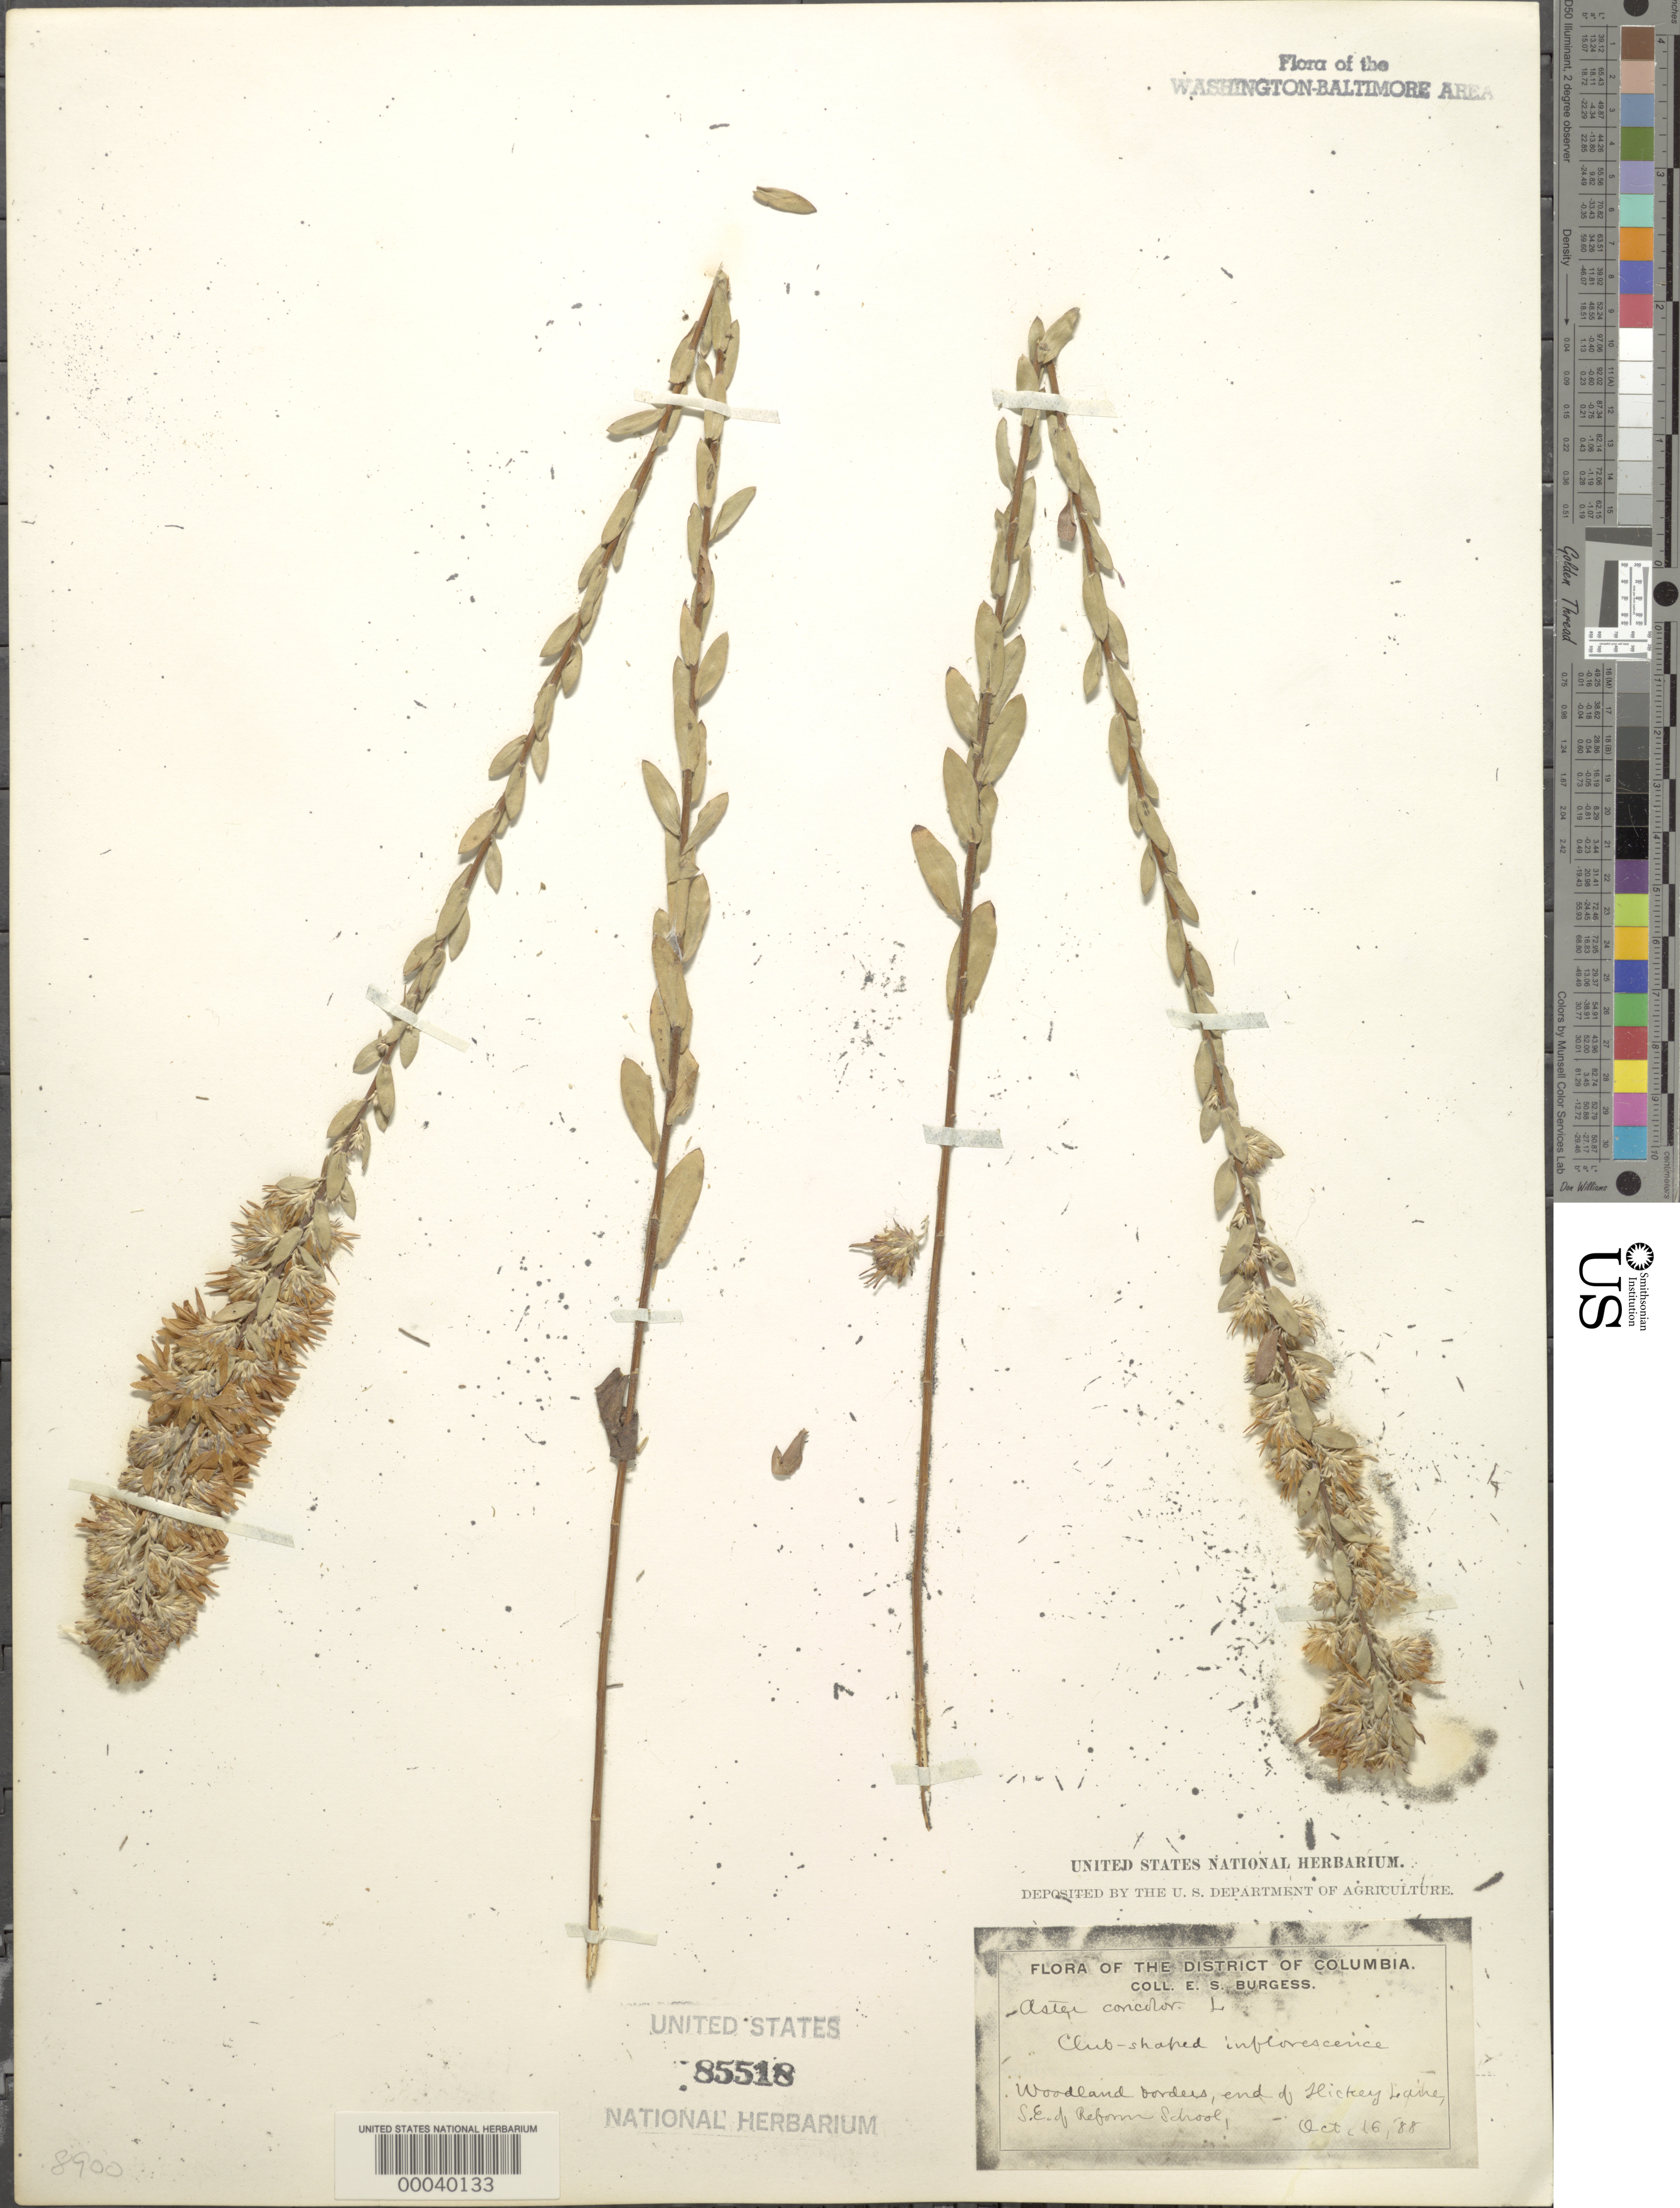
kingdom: Plantae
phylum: Tracheophyta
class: Magnoliopsida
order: Asterales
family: Asteraceae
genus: Symphyotrichum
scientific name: Symphyotrichum concolor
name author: (L.) G.L. Nesom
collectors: E. Burgess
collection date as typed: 16 Oct 1888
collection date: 1888-10-16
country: United States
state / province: District of Columbia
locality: Hickey Lane SE of Reform School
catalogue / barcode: US 85518